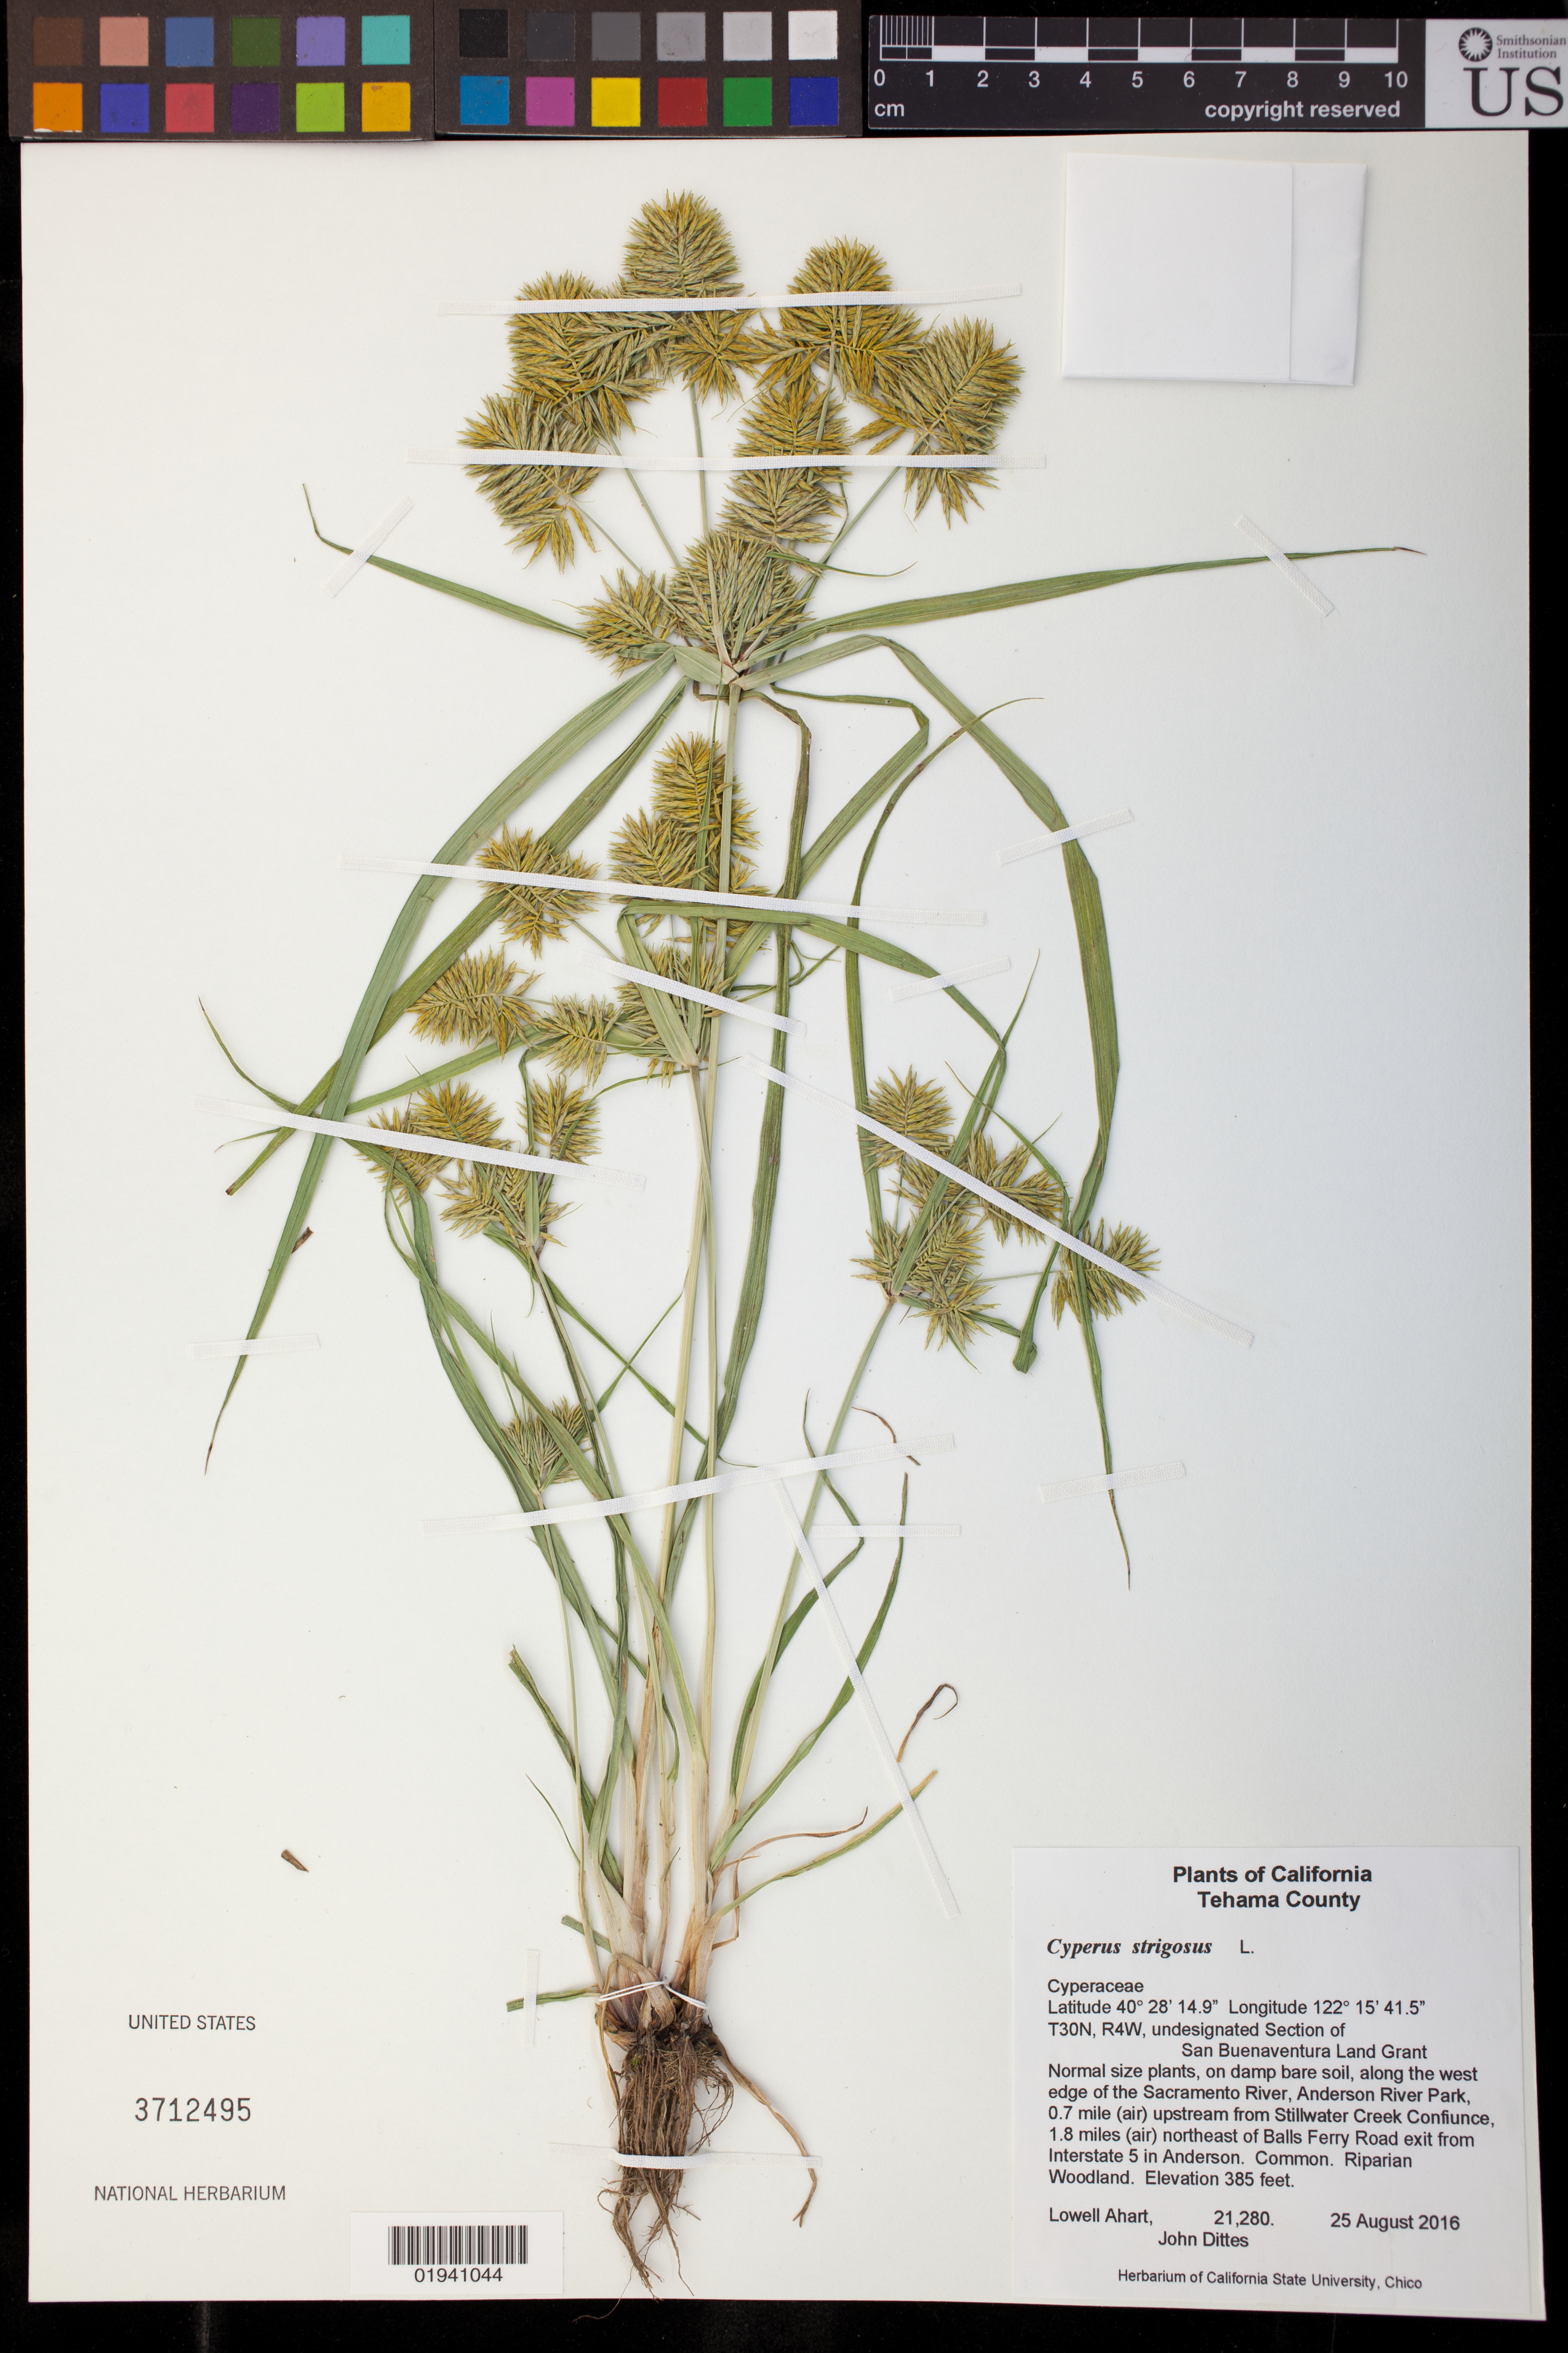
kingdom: Plantae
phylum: Tracheophyta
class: Liliopsida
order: Poales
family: Cyperaceae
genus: Cyperus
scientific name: Cyperus strigosus L.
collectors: L. Ahart & J. Dittes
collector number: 21280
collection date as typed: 25 August 2016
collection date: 2016-08-25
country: United States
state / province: California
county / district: Tehama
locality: West edge of the Sacramento River, Anderson River Park, 0.7 mile (air) upstream from Stillwater Creek Confiunce, 1.8 miles (air) northeast of Balls Ferry Road exit from Interstate 5 in Anderson.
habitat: on damp bare soil, riparian woodland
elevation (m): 117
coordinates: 40 28 14.9, 122 15 41.5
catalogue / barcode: US 3712495